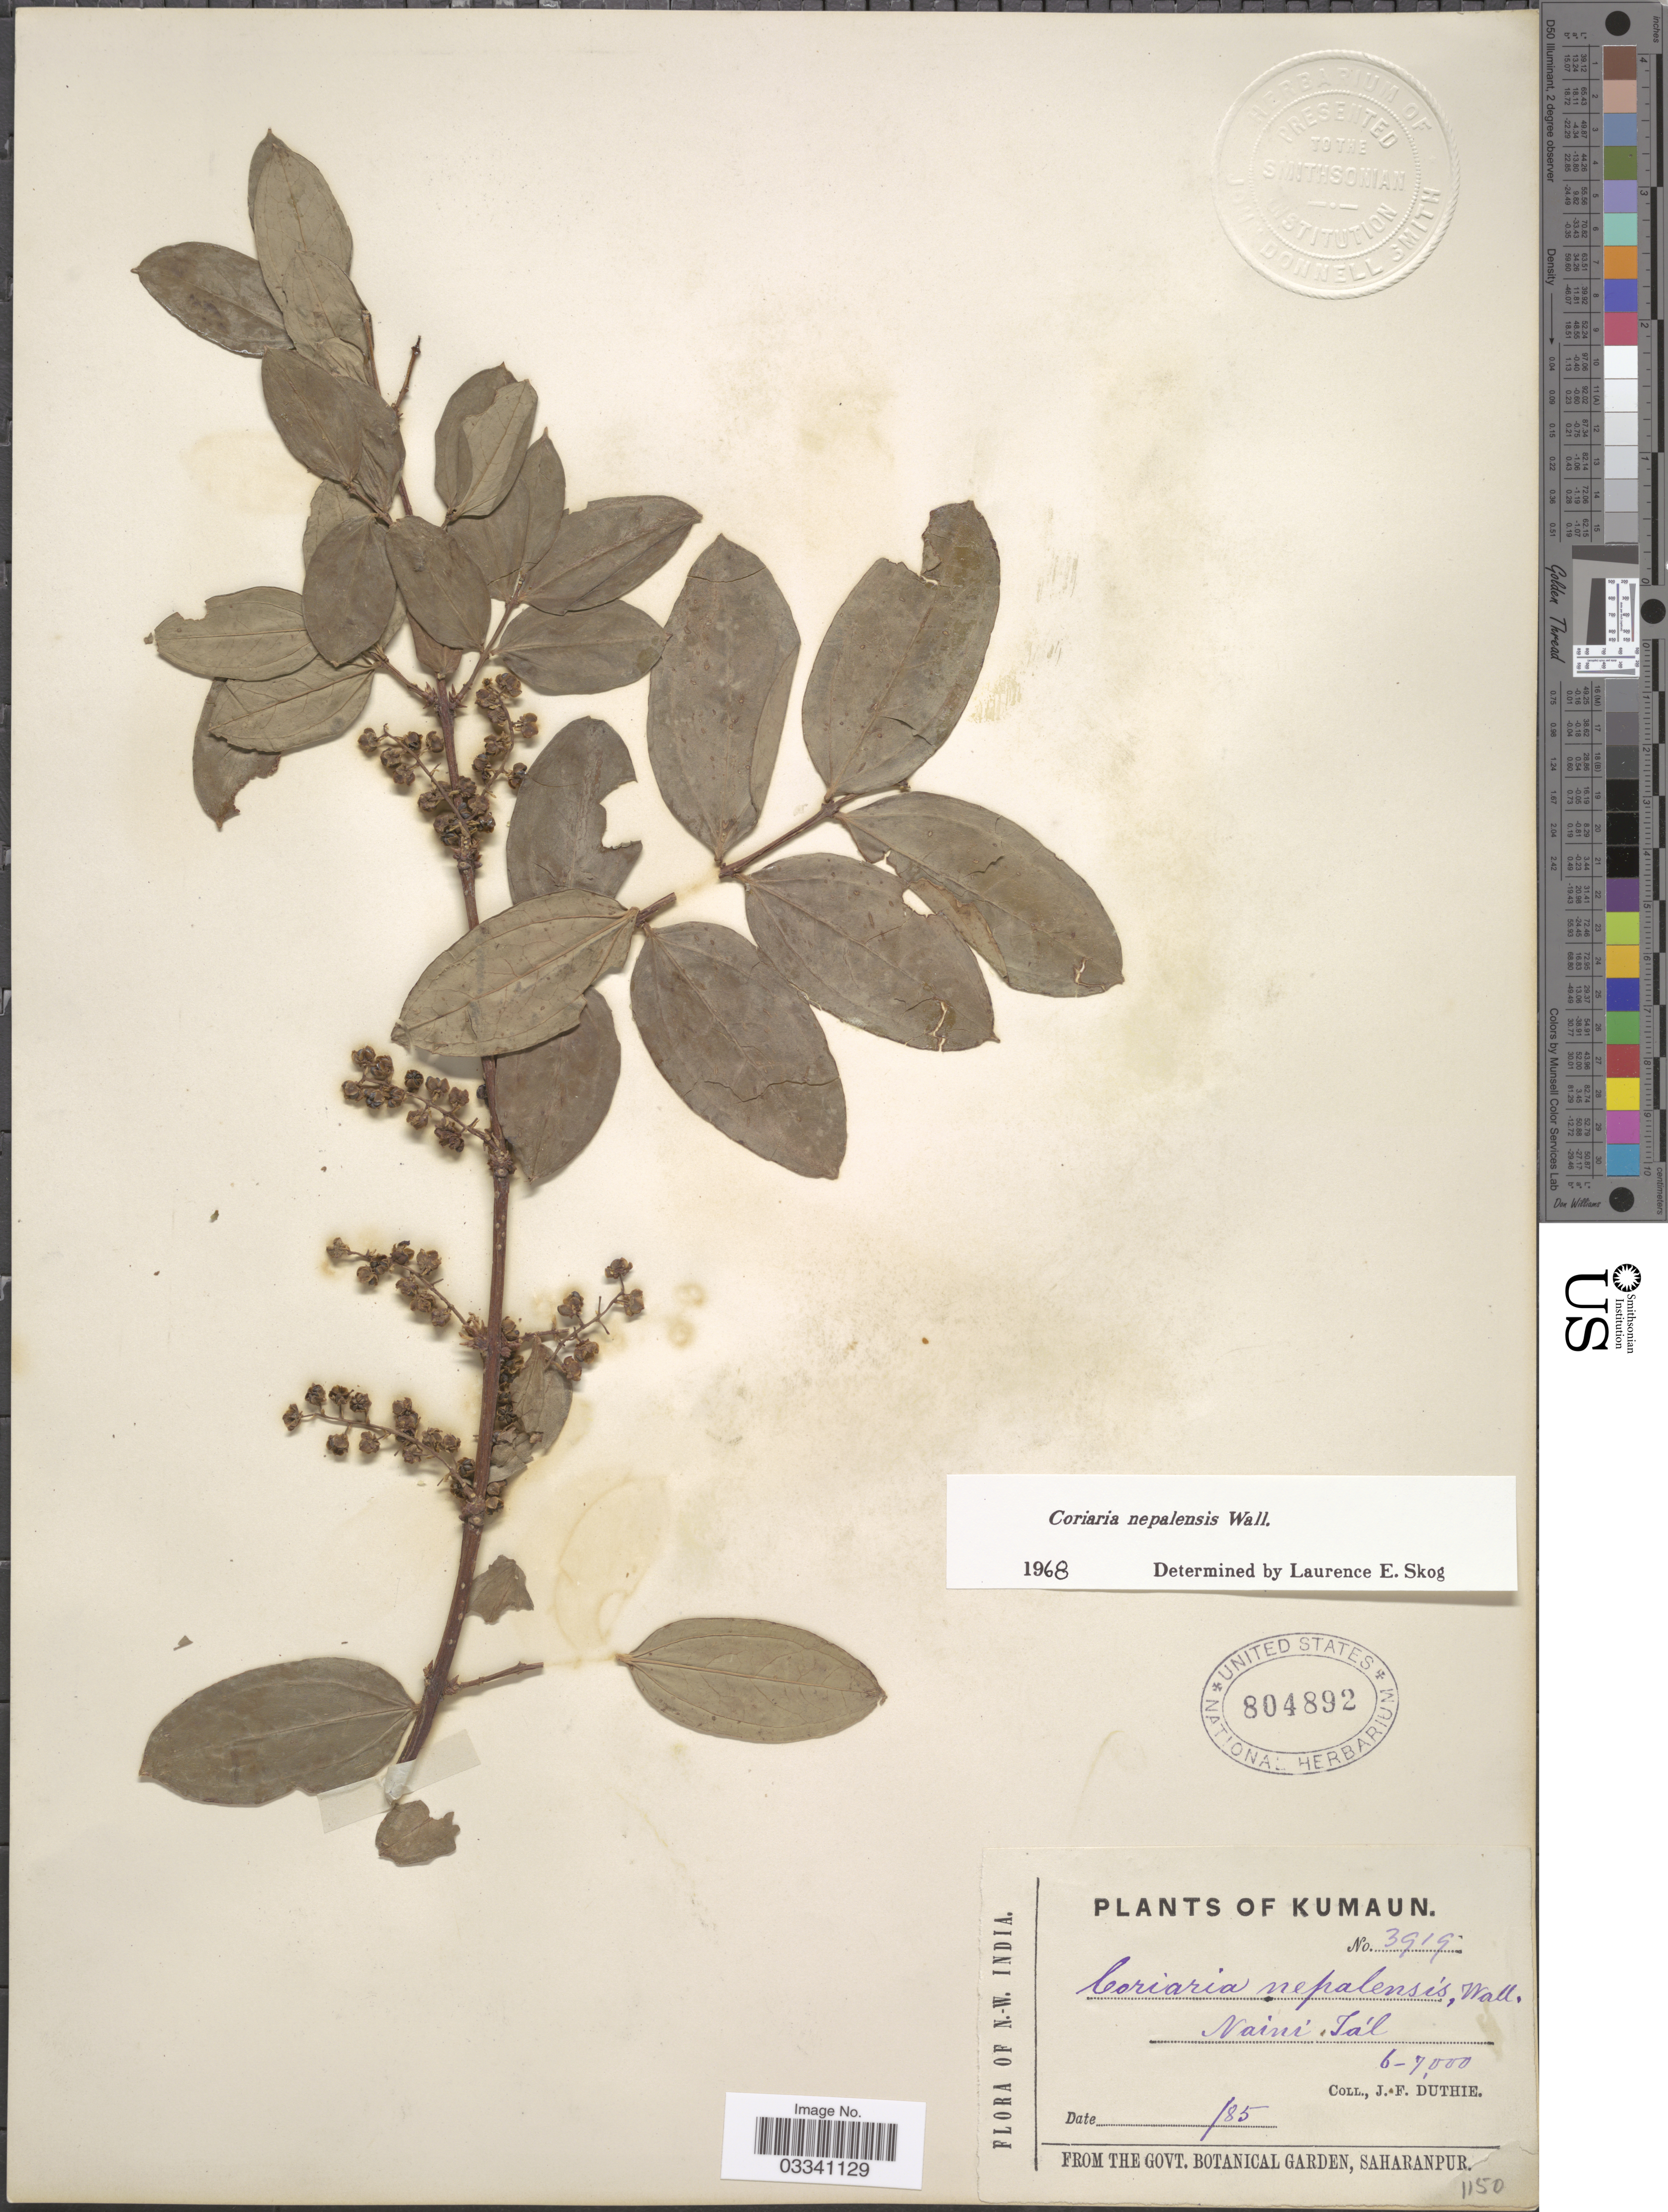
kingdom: Plantae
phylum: Tracheophyta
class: Magnoliopsida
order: Cucurbitales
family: Coriariaceae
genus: Coriaria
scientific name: Coriaria nepalensis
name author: Wall.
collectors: J. F. Duthie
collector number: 3919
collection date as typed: Transcribed d/m/y: //85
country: India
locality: N.W. India. Kumaun. Naini tál.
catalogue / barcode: US 804892